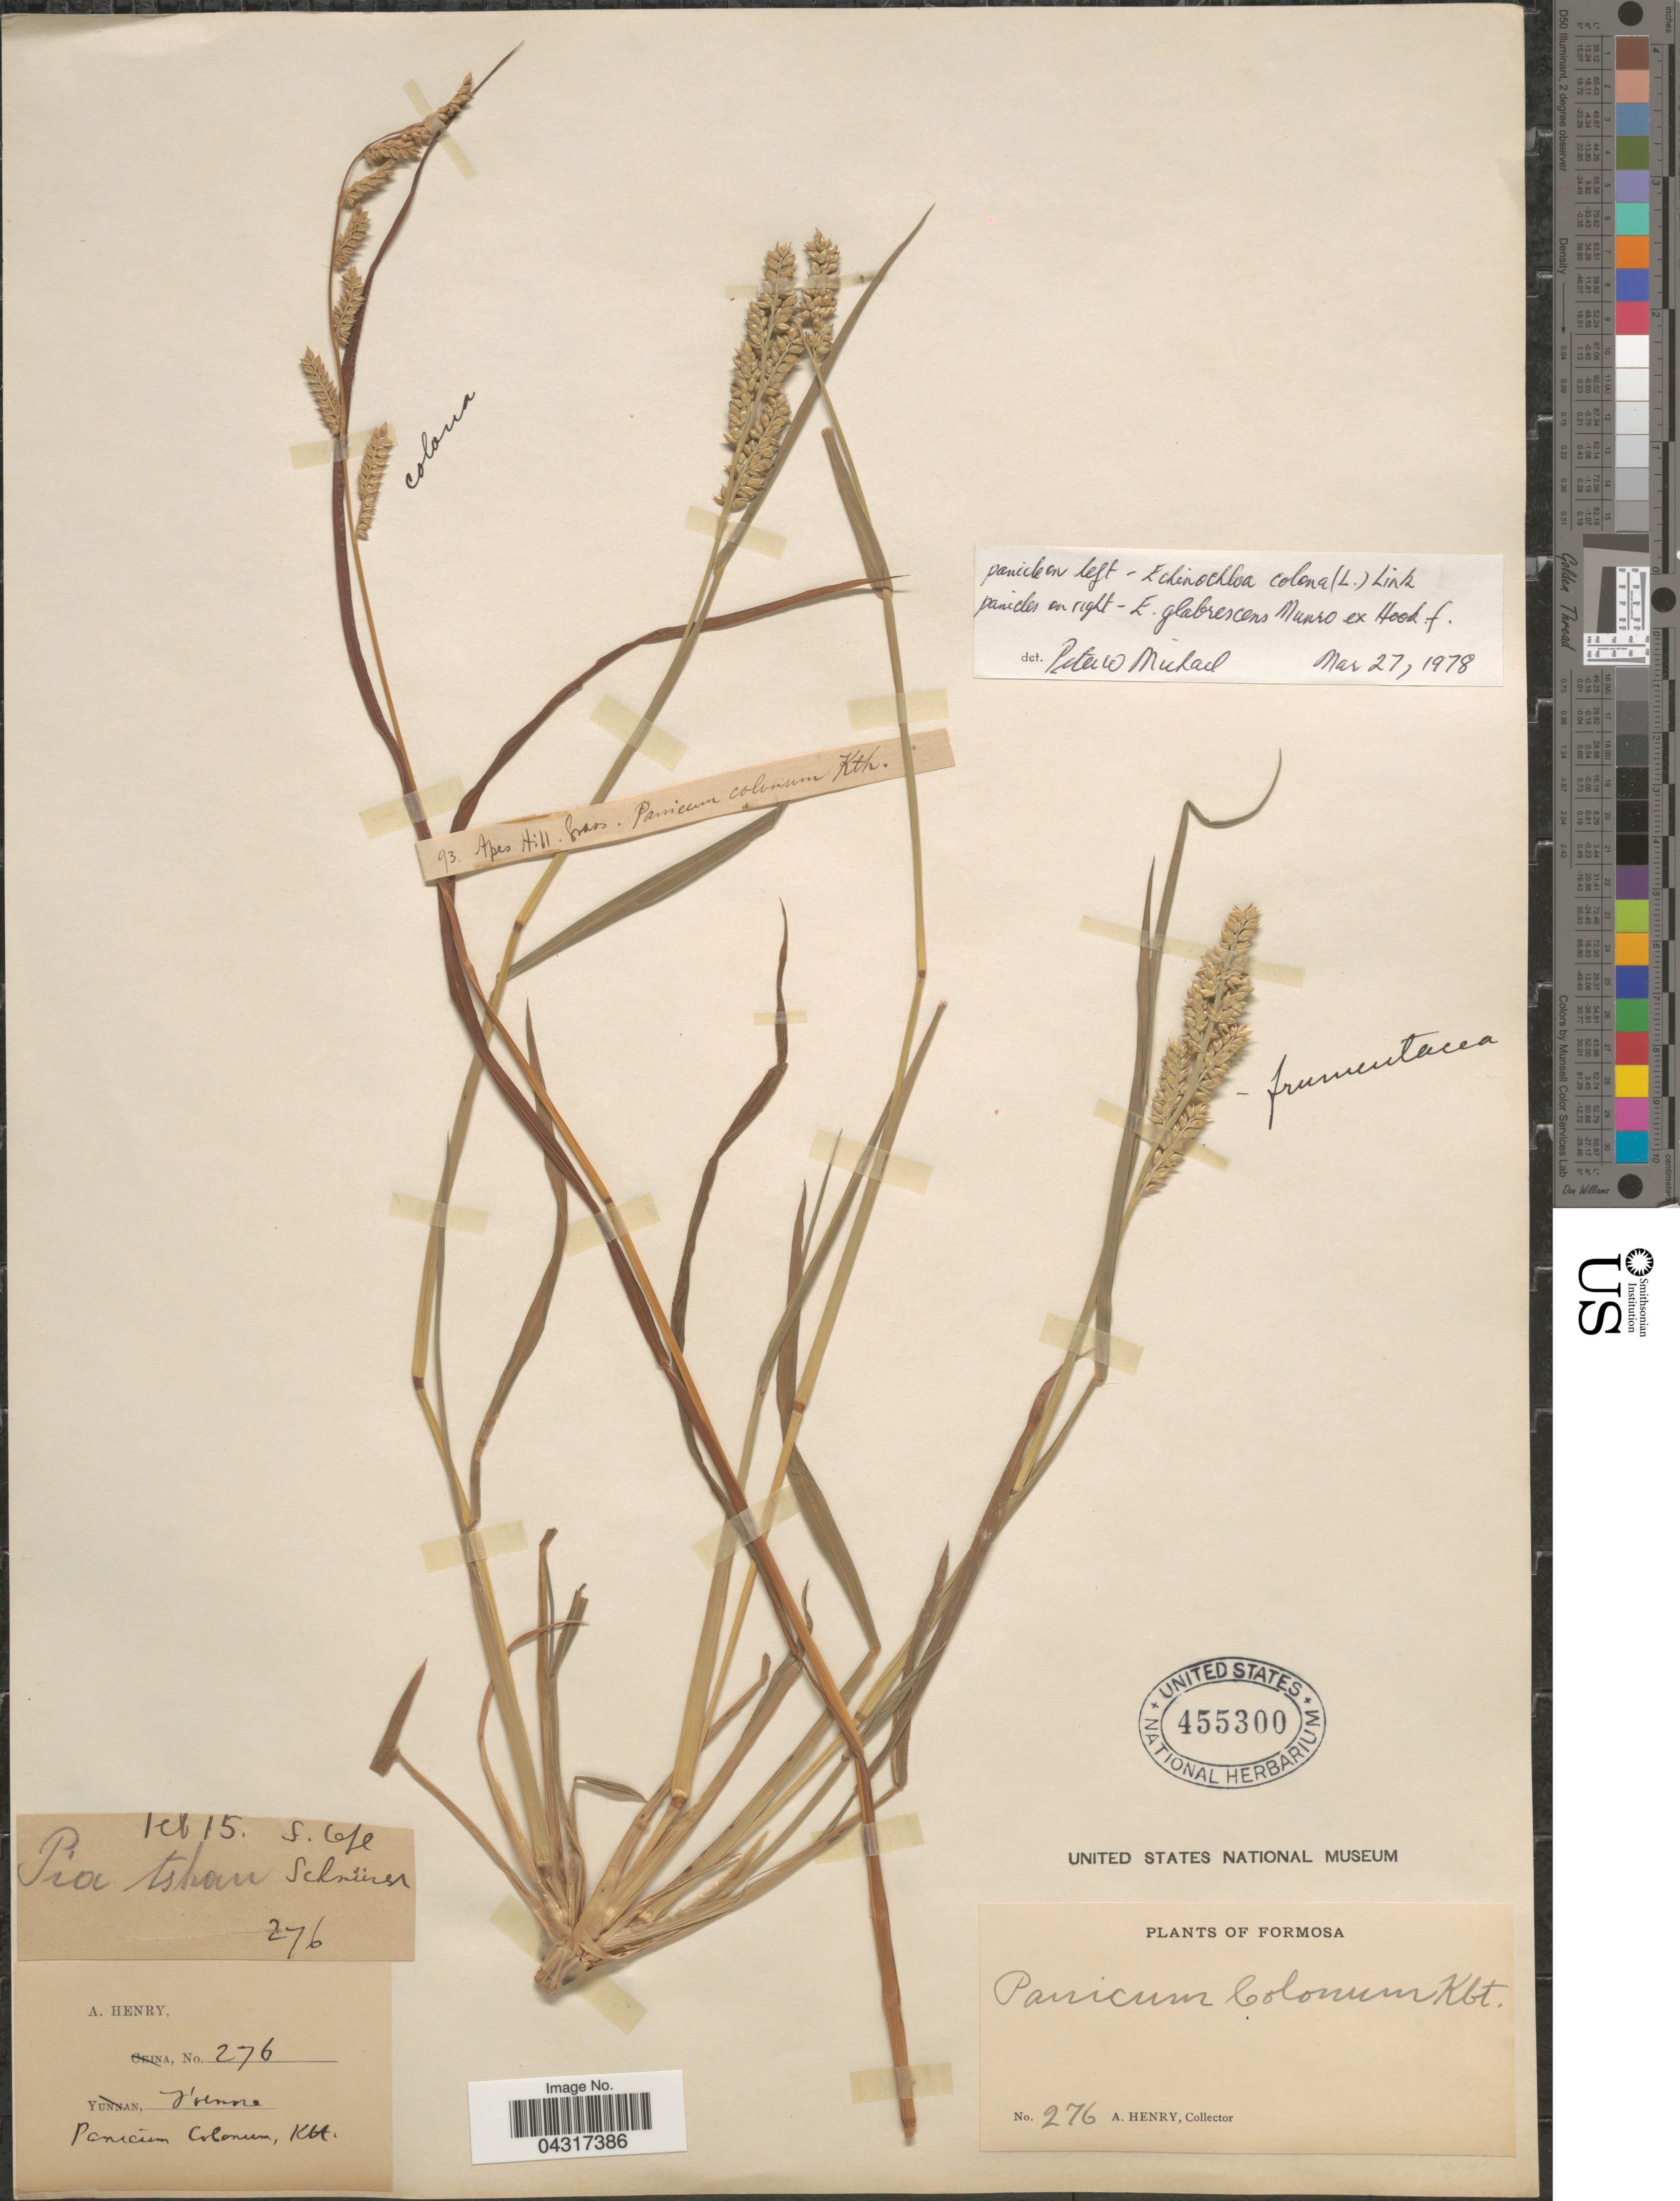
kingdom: Plantae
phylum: Tracheophyta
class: Liliopsida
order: Poales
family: Poaceae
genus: Echinochloa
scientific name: Echinochloa glabrescens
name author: Munro ex Hook. f.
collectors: A. Henry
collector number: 276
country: Taiwan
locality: Formosa.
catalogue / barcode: US 455300